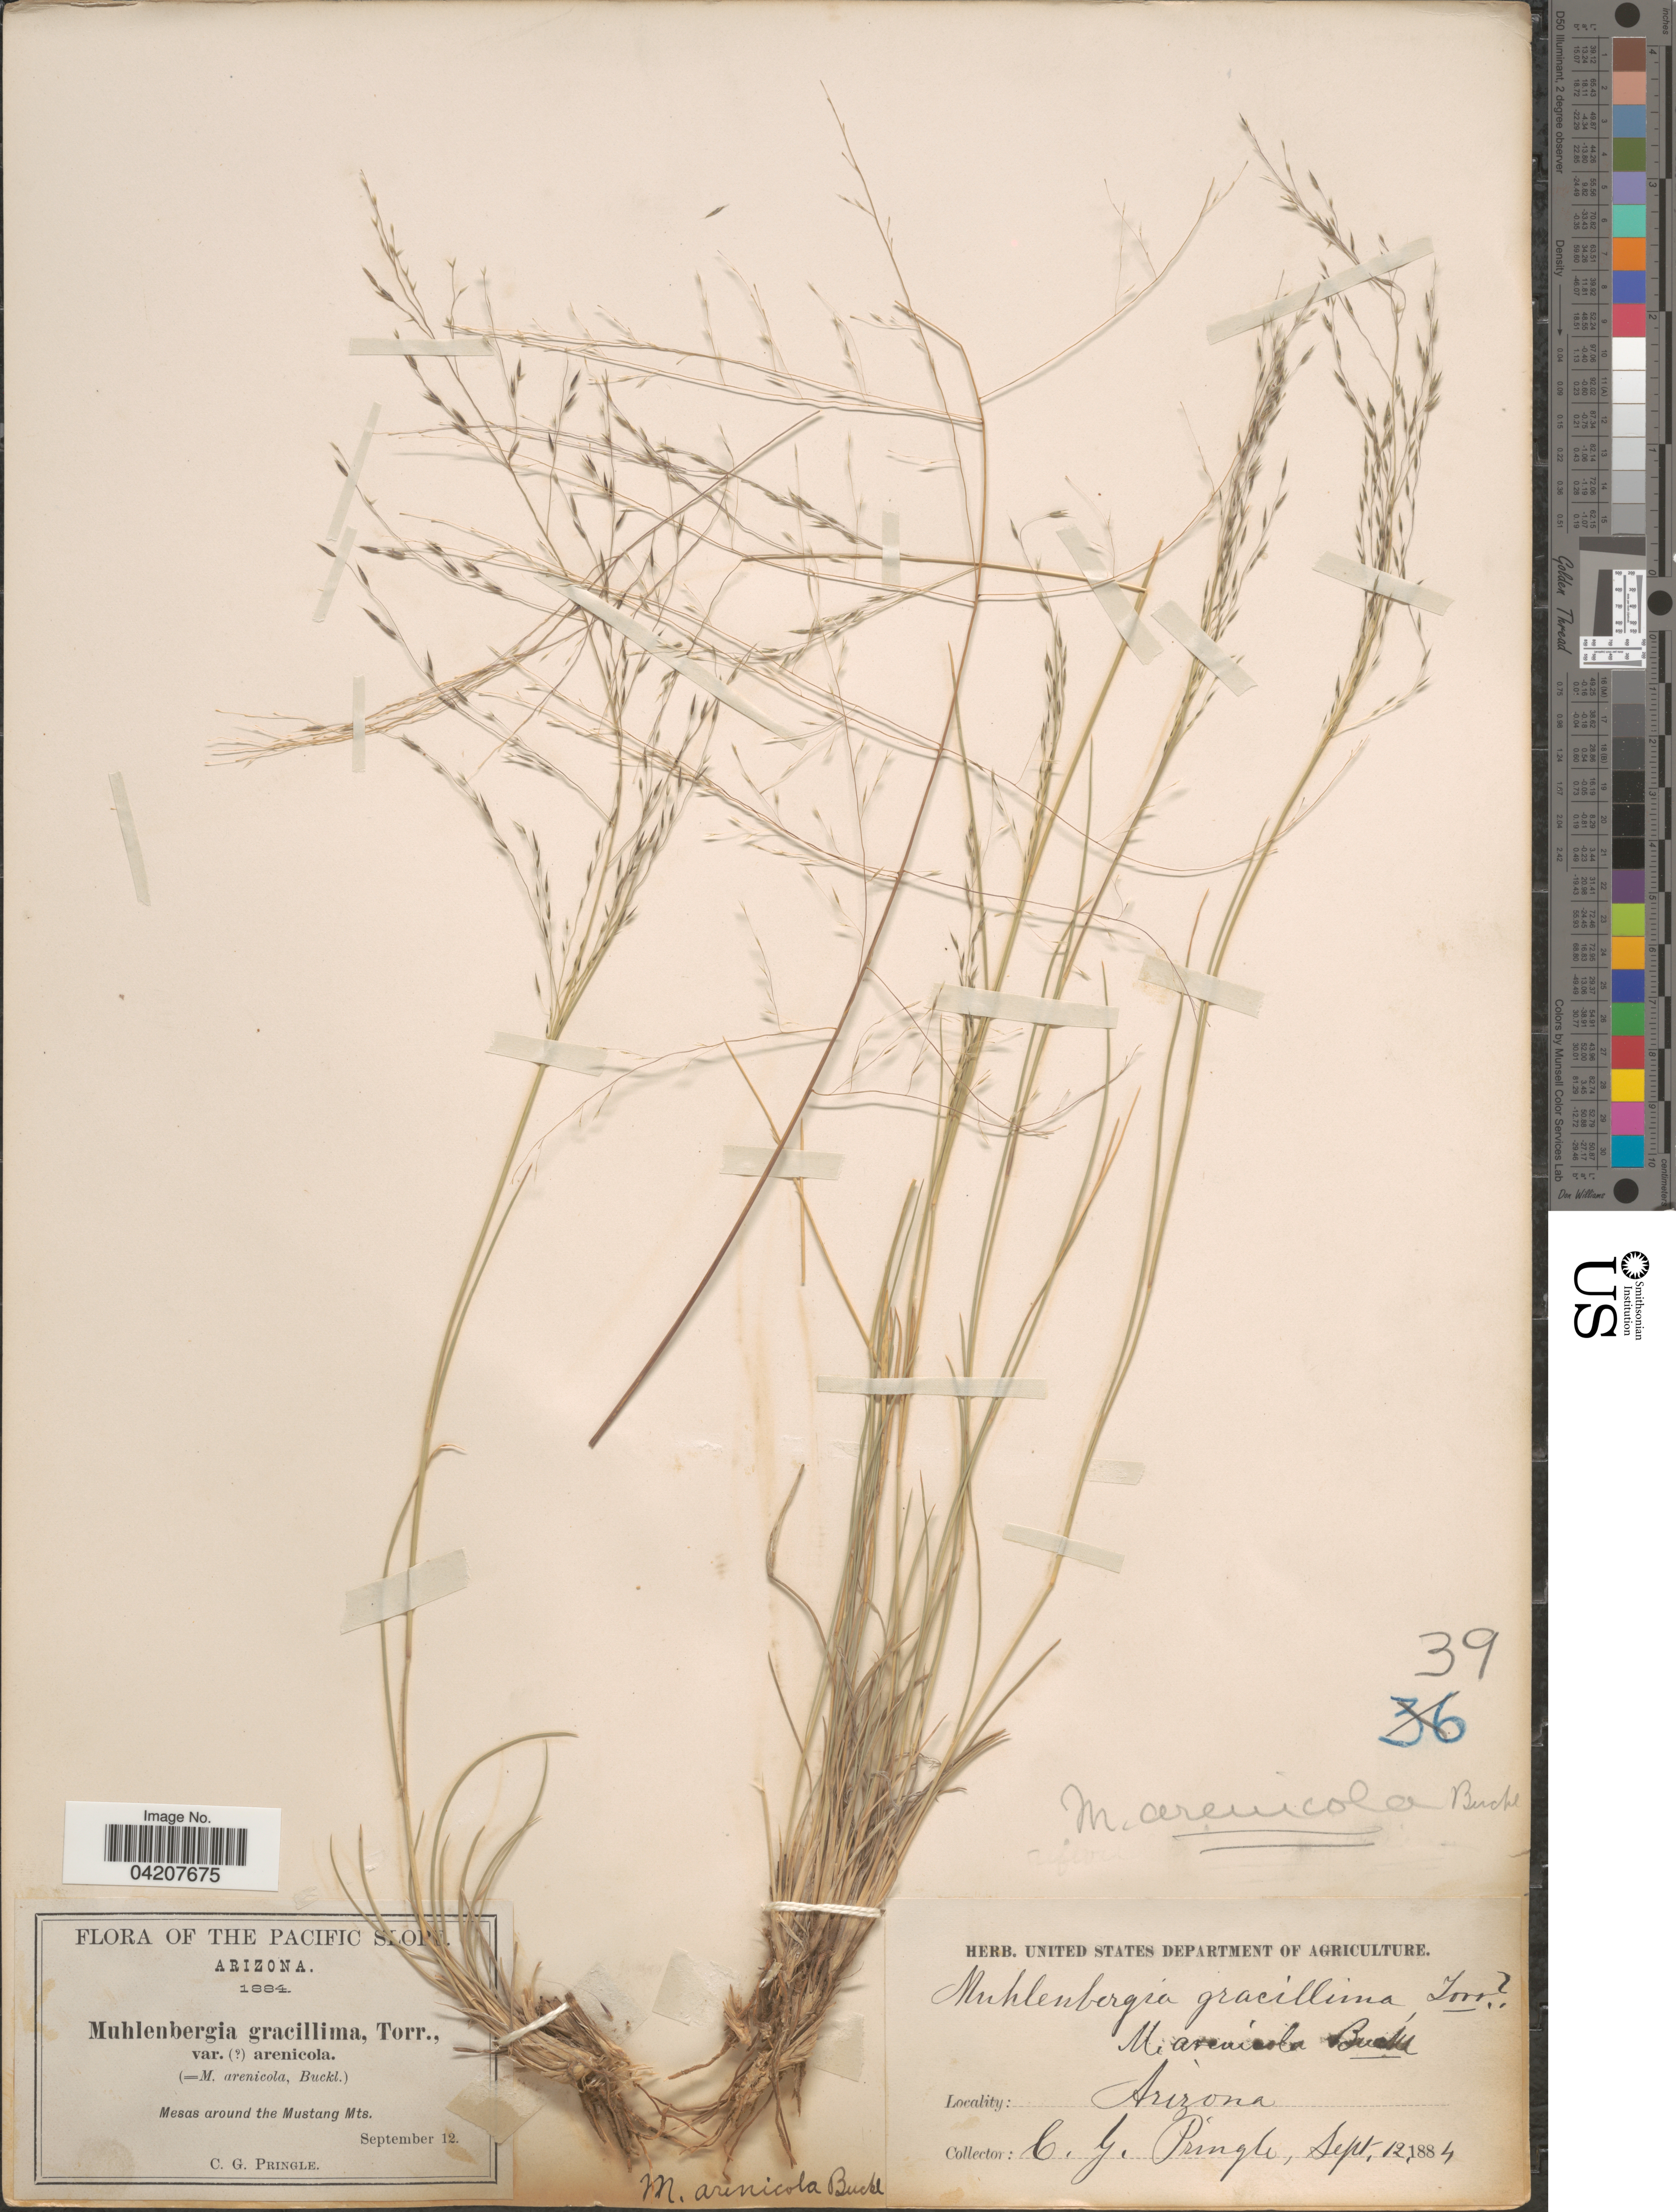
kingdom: Plantae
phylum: Tracheophyta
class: Liliopsida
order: Poales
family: Poaceae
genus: Muhlenbergia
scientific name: Muhlenbergia arenicola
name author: Buckley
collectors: C. G. Pringle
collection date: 1884-09-12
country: United States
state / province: Arizona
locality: The Pacific Slope. Mesas around the Mustang Mts.